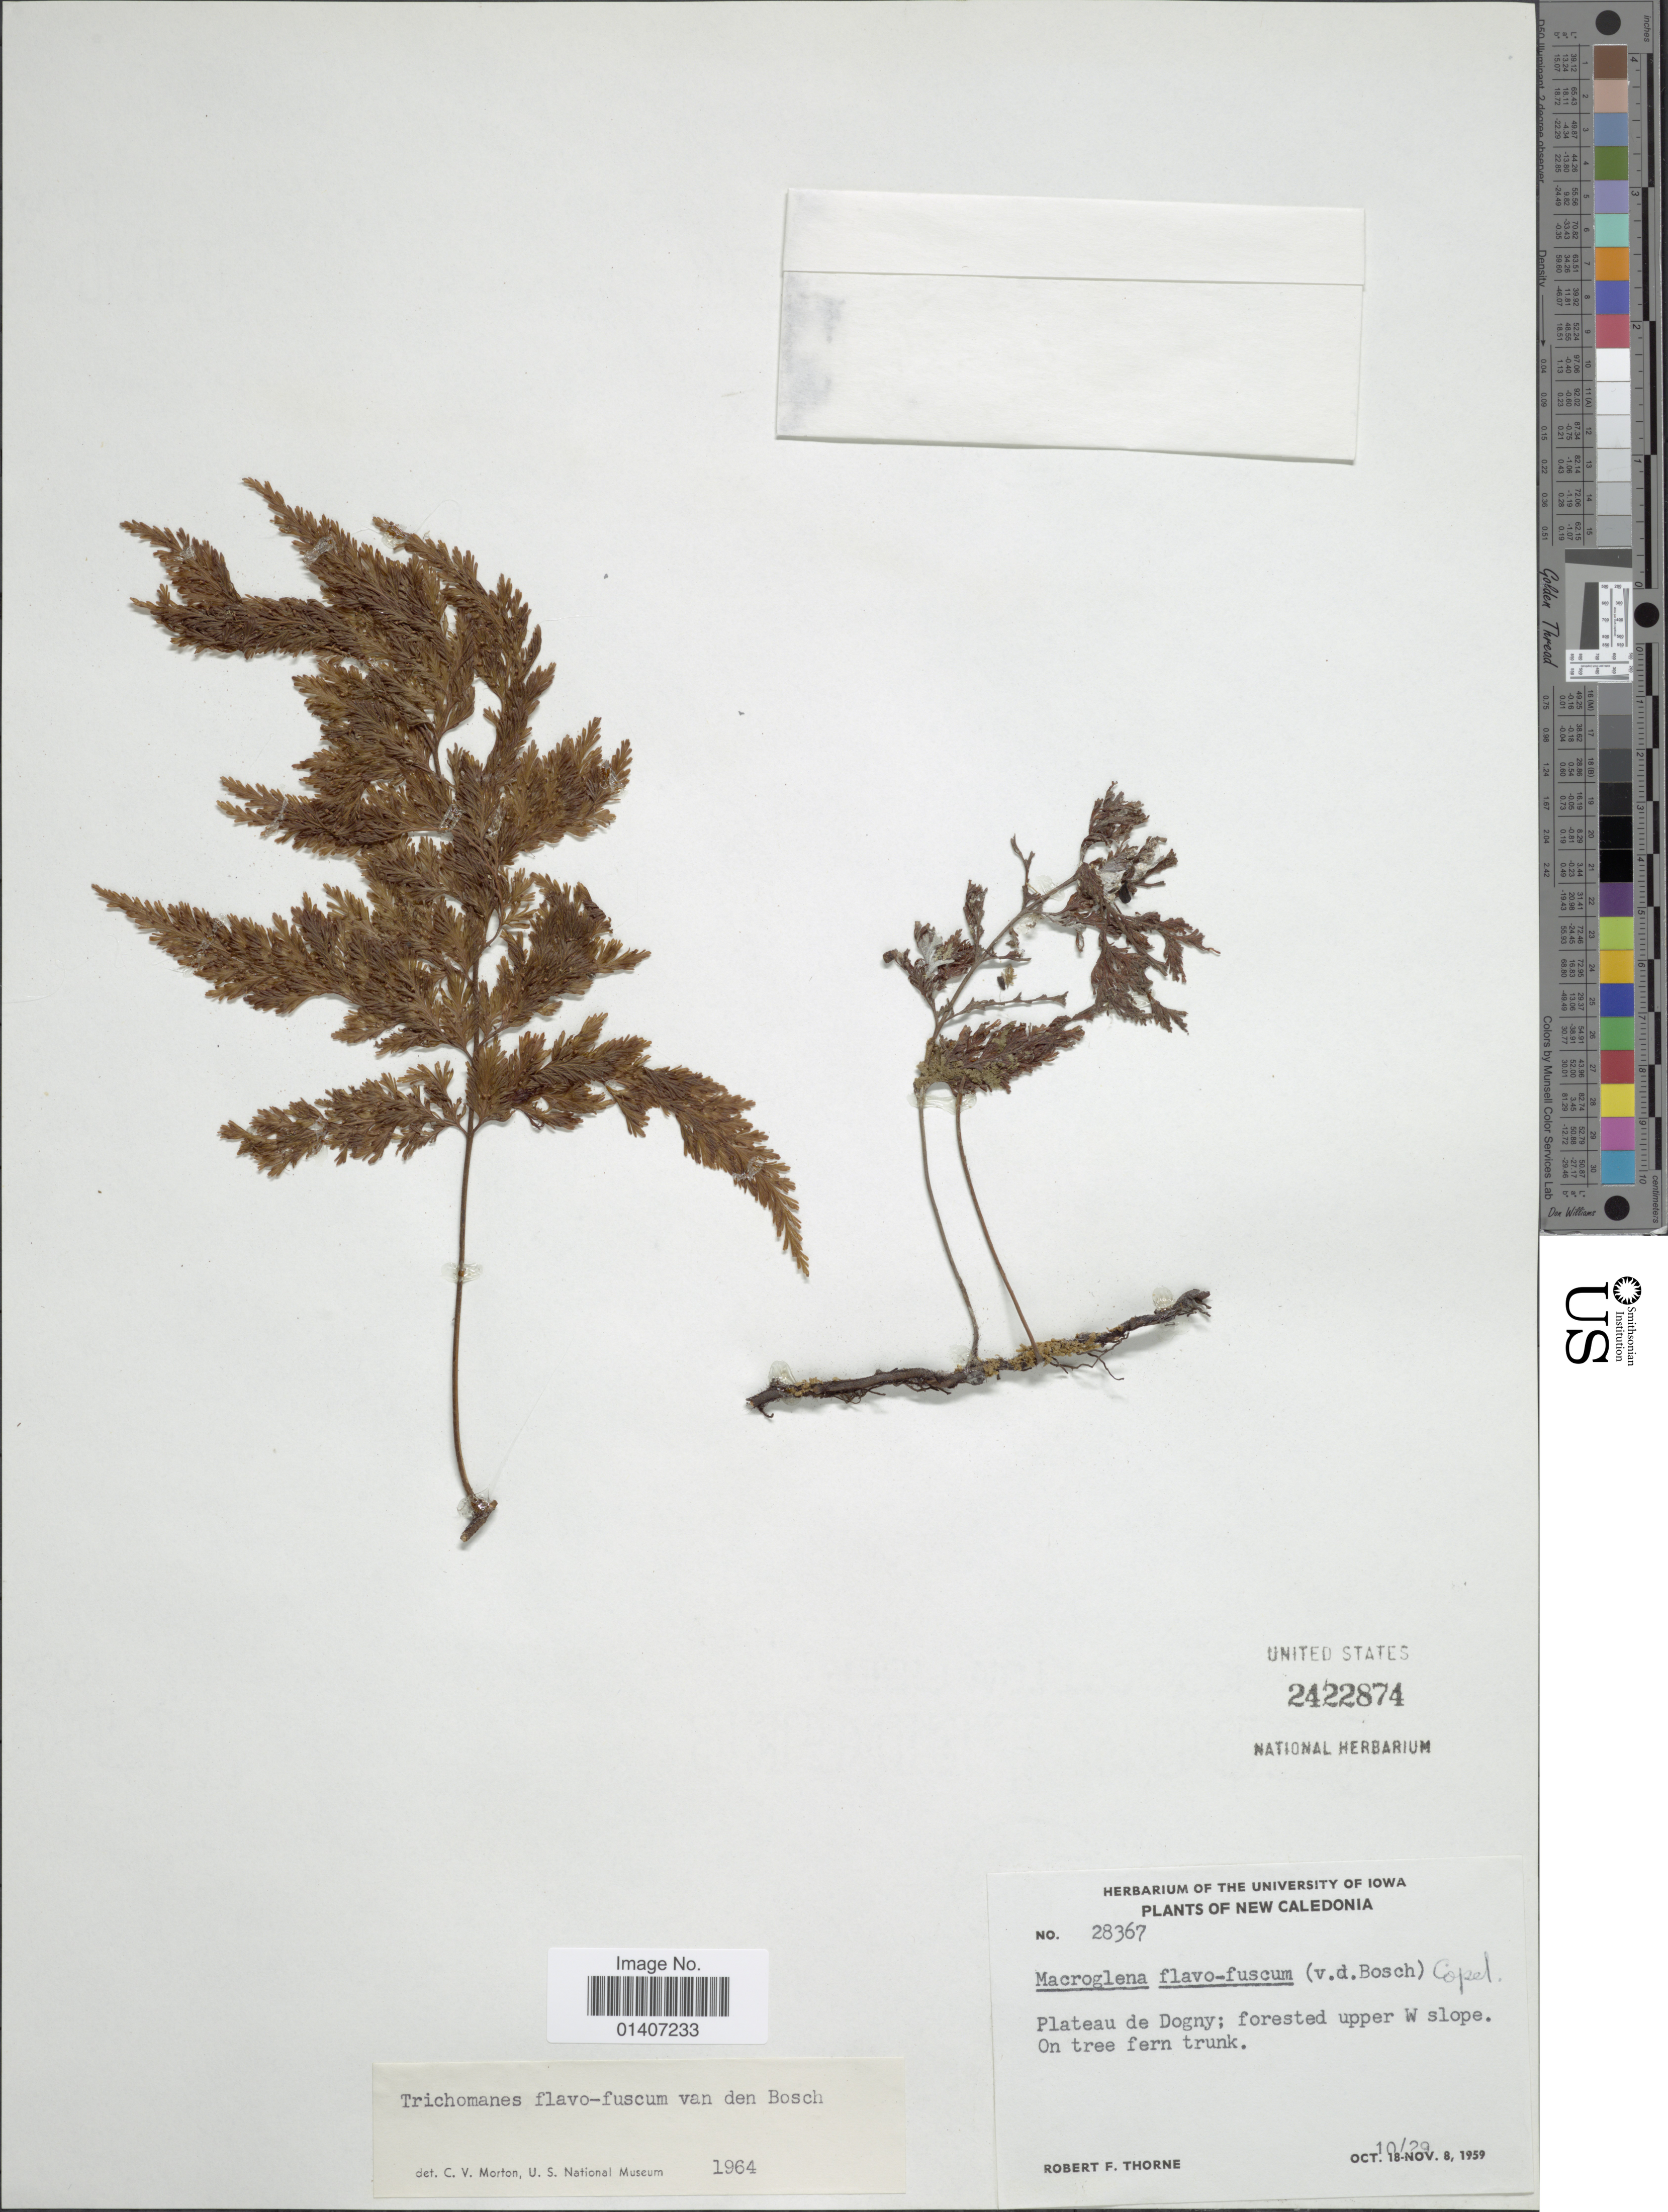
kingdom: Plantae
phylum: Tracheophyta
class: Polypodiopsida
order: Hymenophyllales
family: Hymenophyllaceae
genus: Abrodictyum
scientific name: Abrodictyum flavofuscum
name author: (Bosch) Ebihara & K. Iwats.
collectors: R. F. Thorne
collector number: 28367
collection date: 1959-10-29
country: New Caledonia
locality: Plateau de Dogny; forested upper W slope on tree fern trunk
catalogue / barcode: US 2422874